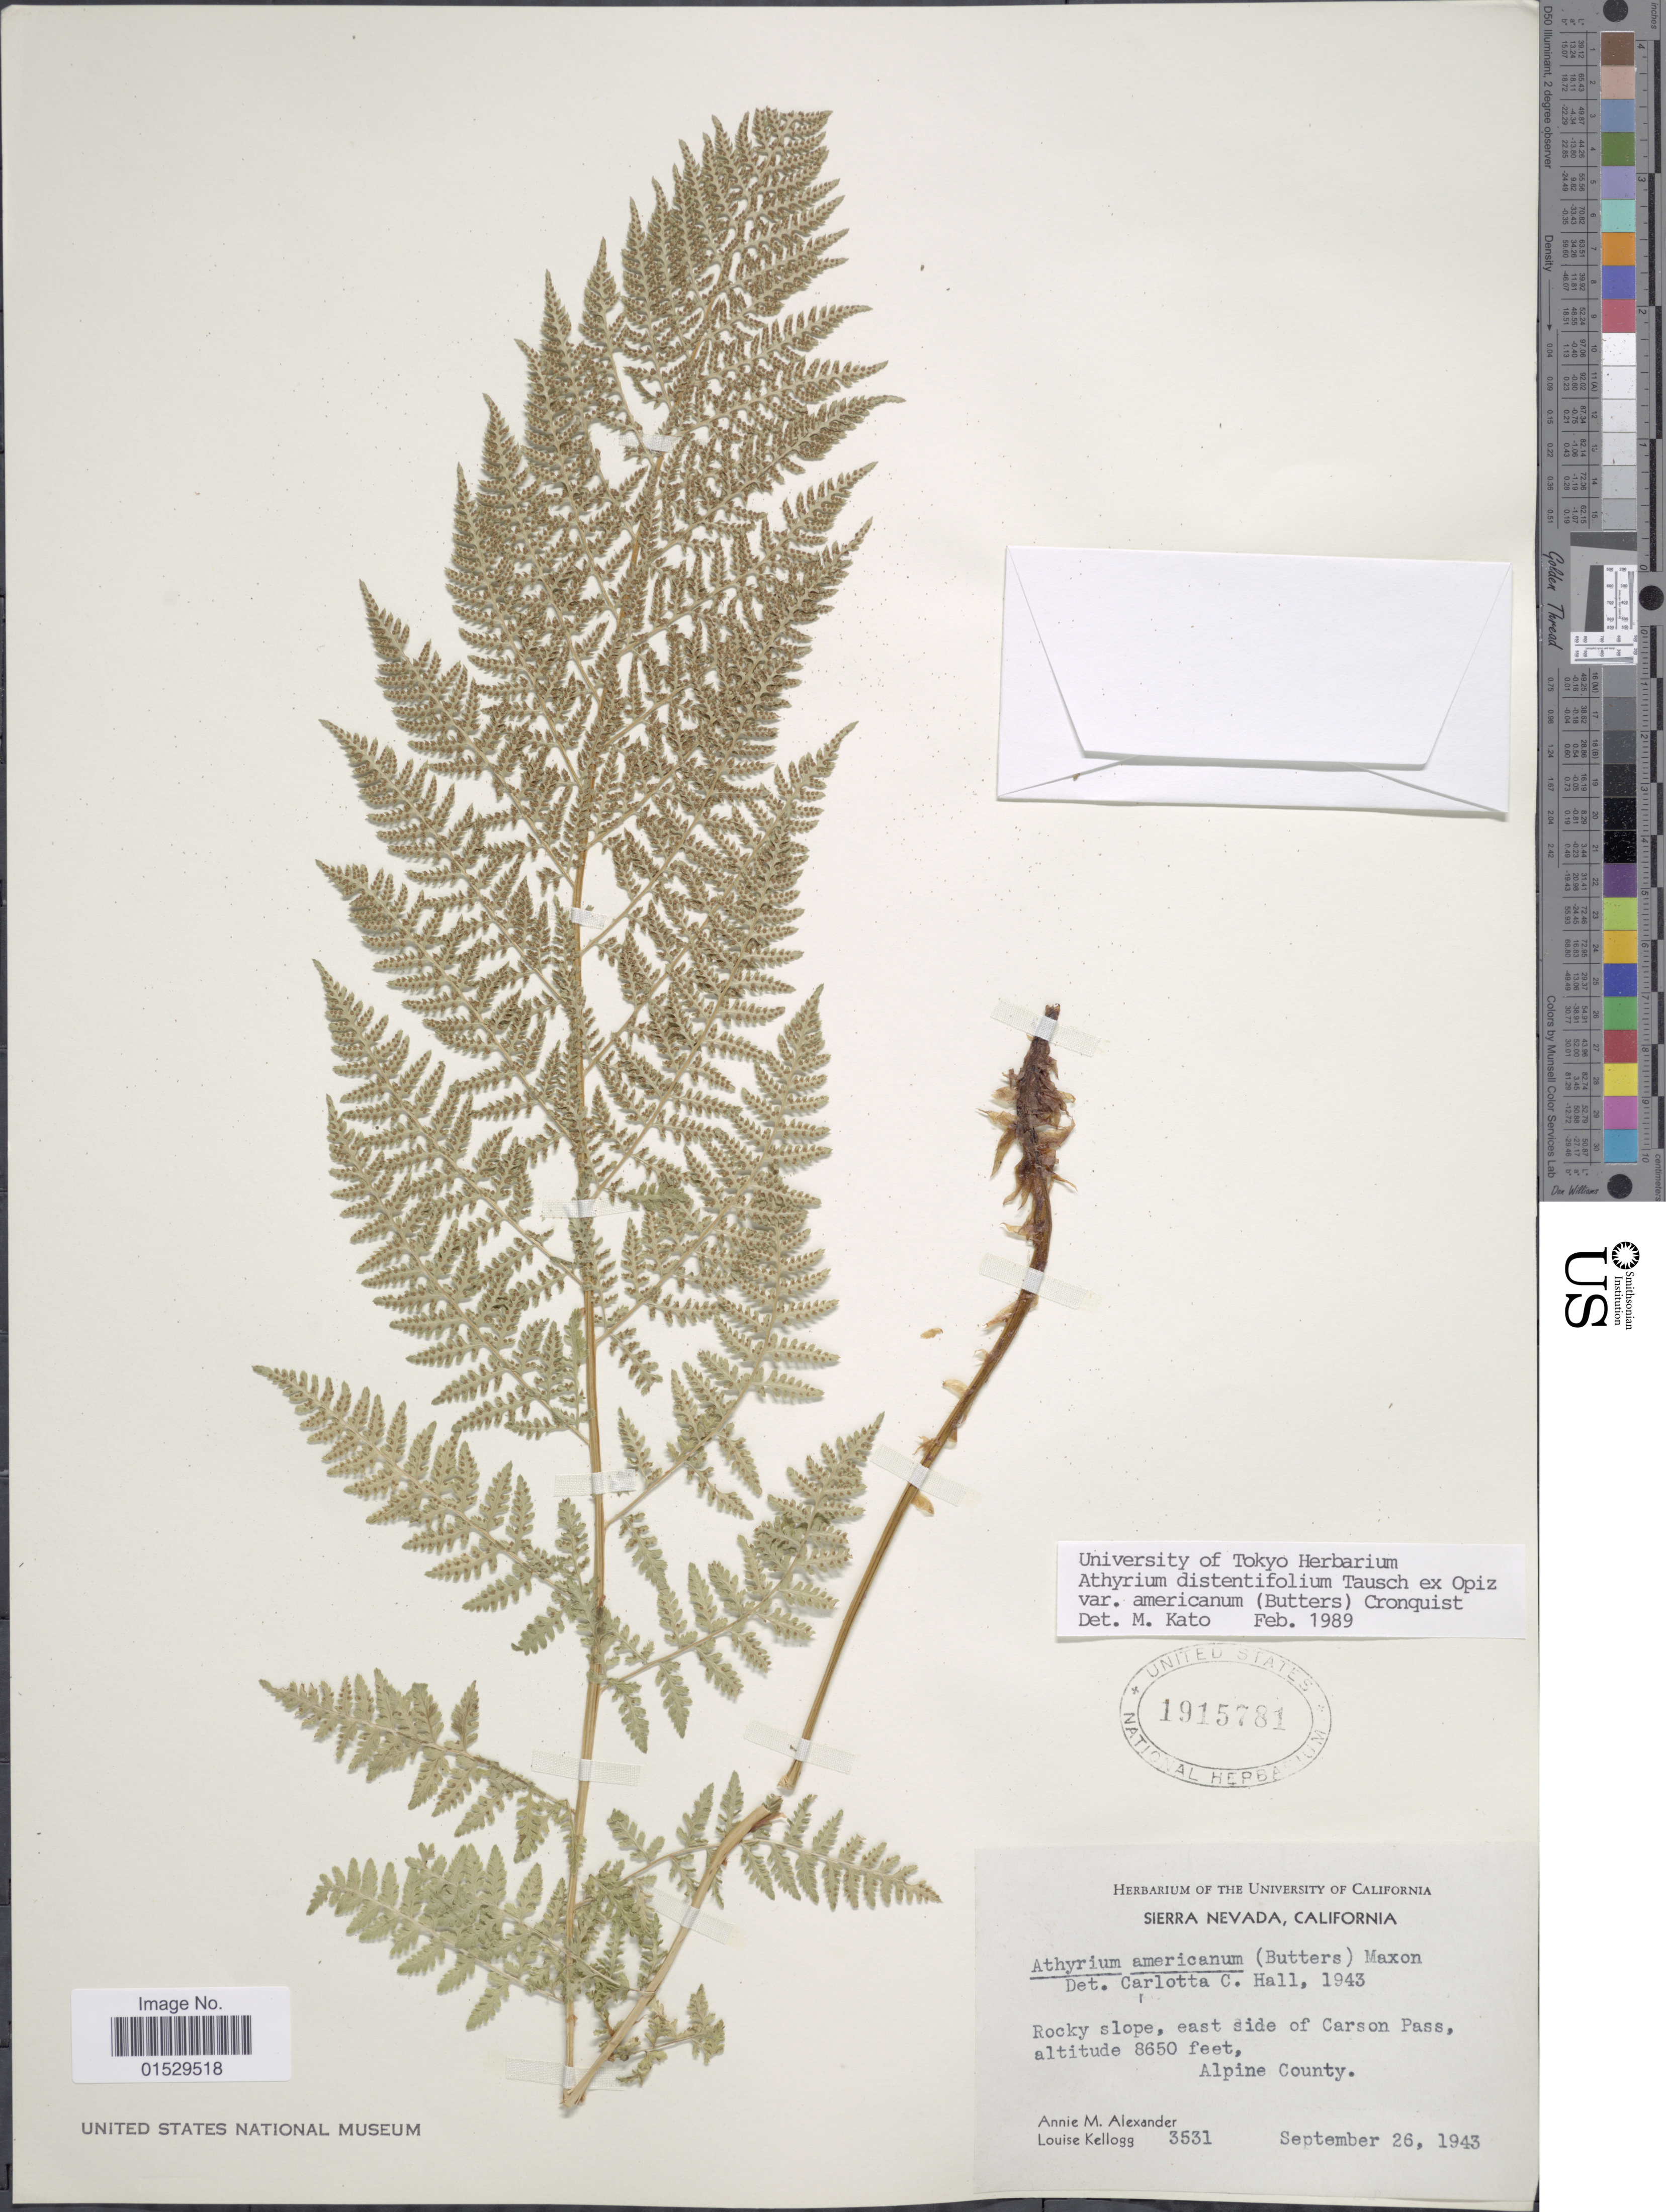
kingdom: Plantae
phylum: Tracheophyta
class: Polypodiopsida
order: Polypodiales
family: Athyriaceae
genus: Athyrium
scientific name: Athyrium distentifolilum subsp. americanum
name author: (Butters) Hultén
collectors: A. M. Alexander & L. Kellogg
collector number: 3531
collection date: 1943-09-26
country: United States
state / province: California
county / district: Alpine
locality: Sierra Nevada, rocky slope, east side of Carson Pass, Alpine County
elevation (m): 2637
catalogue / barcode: US 1915781